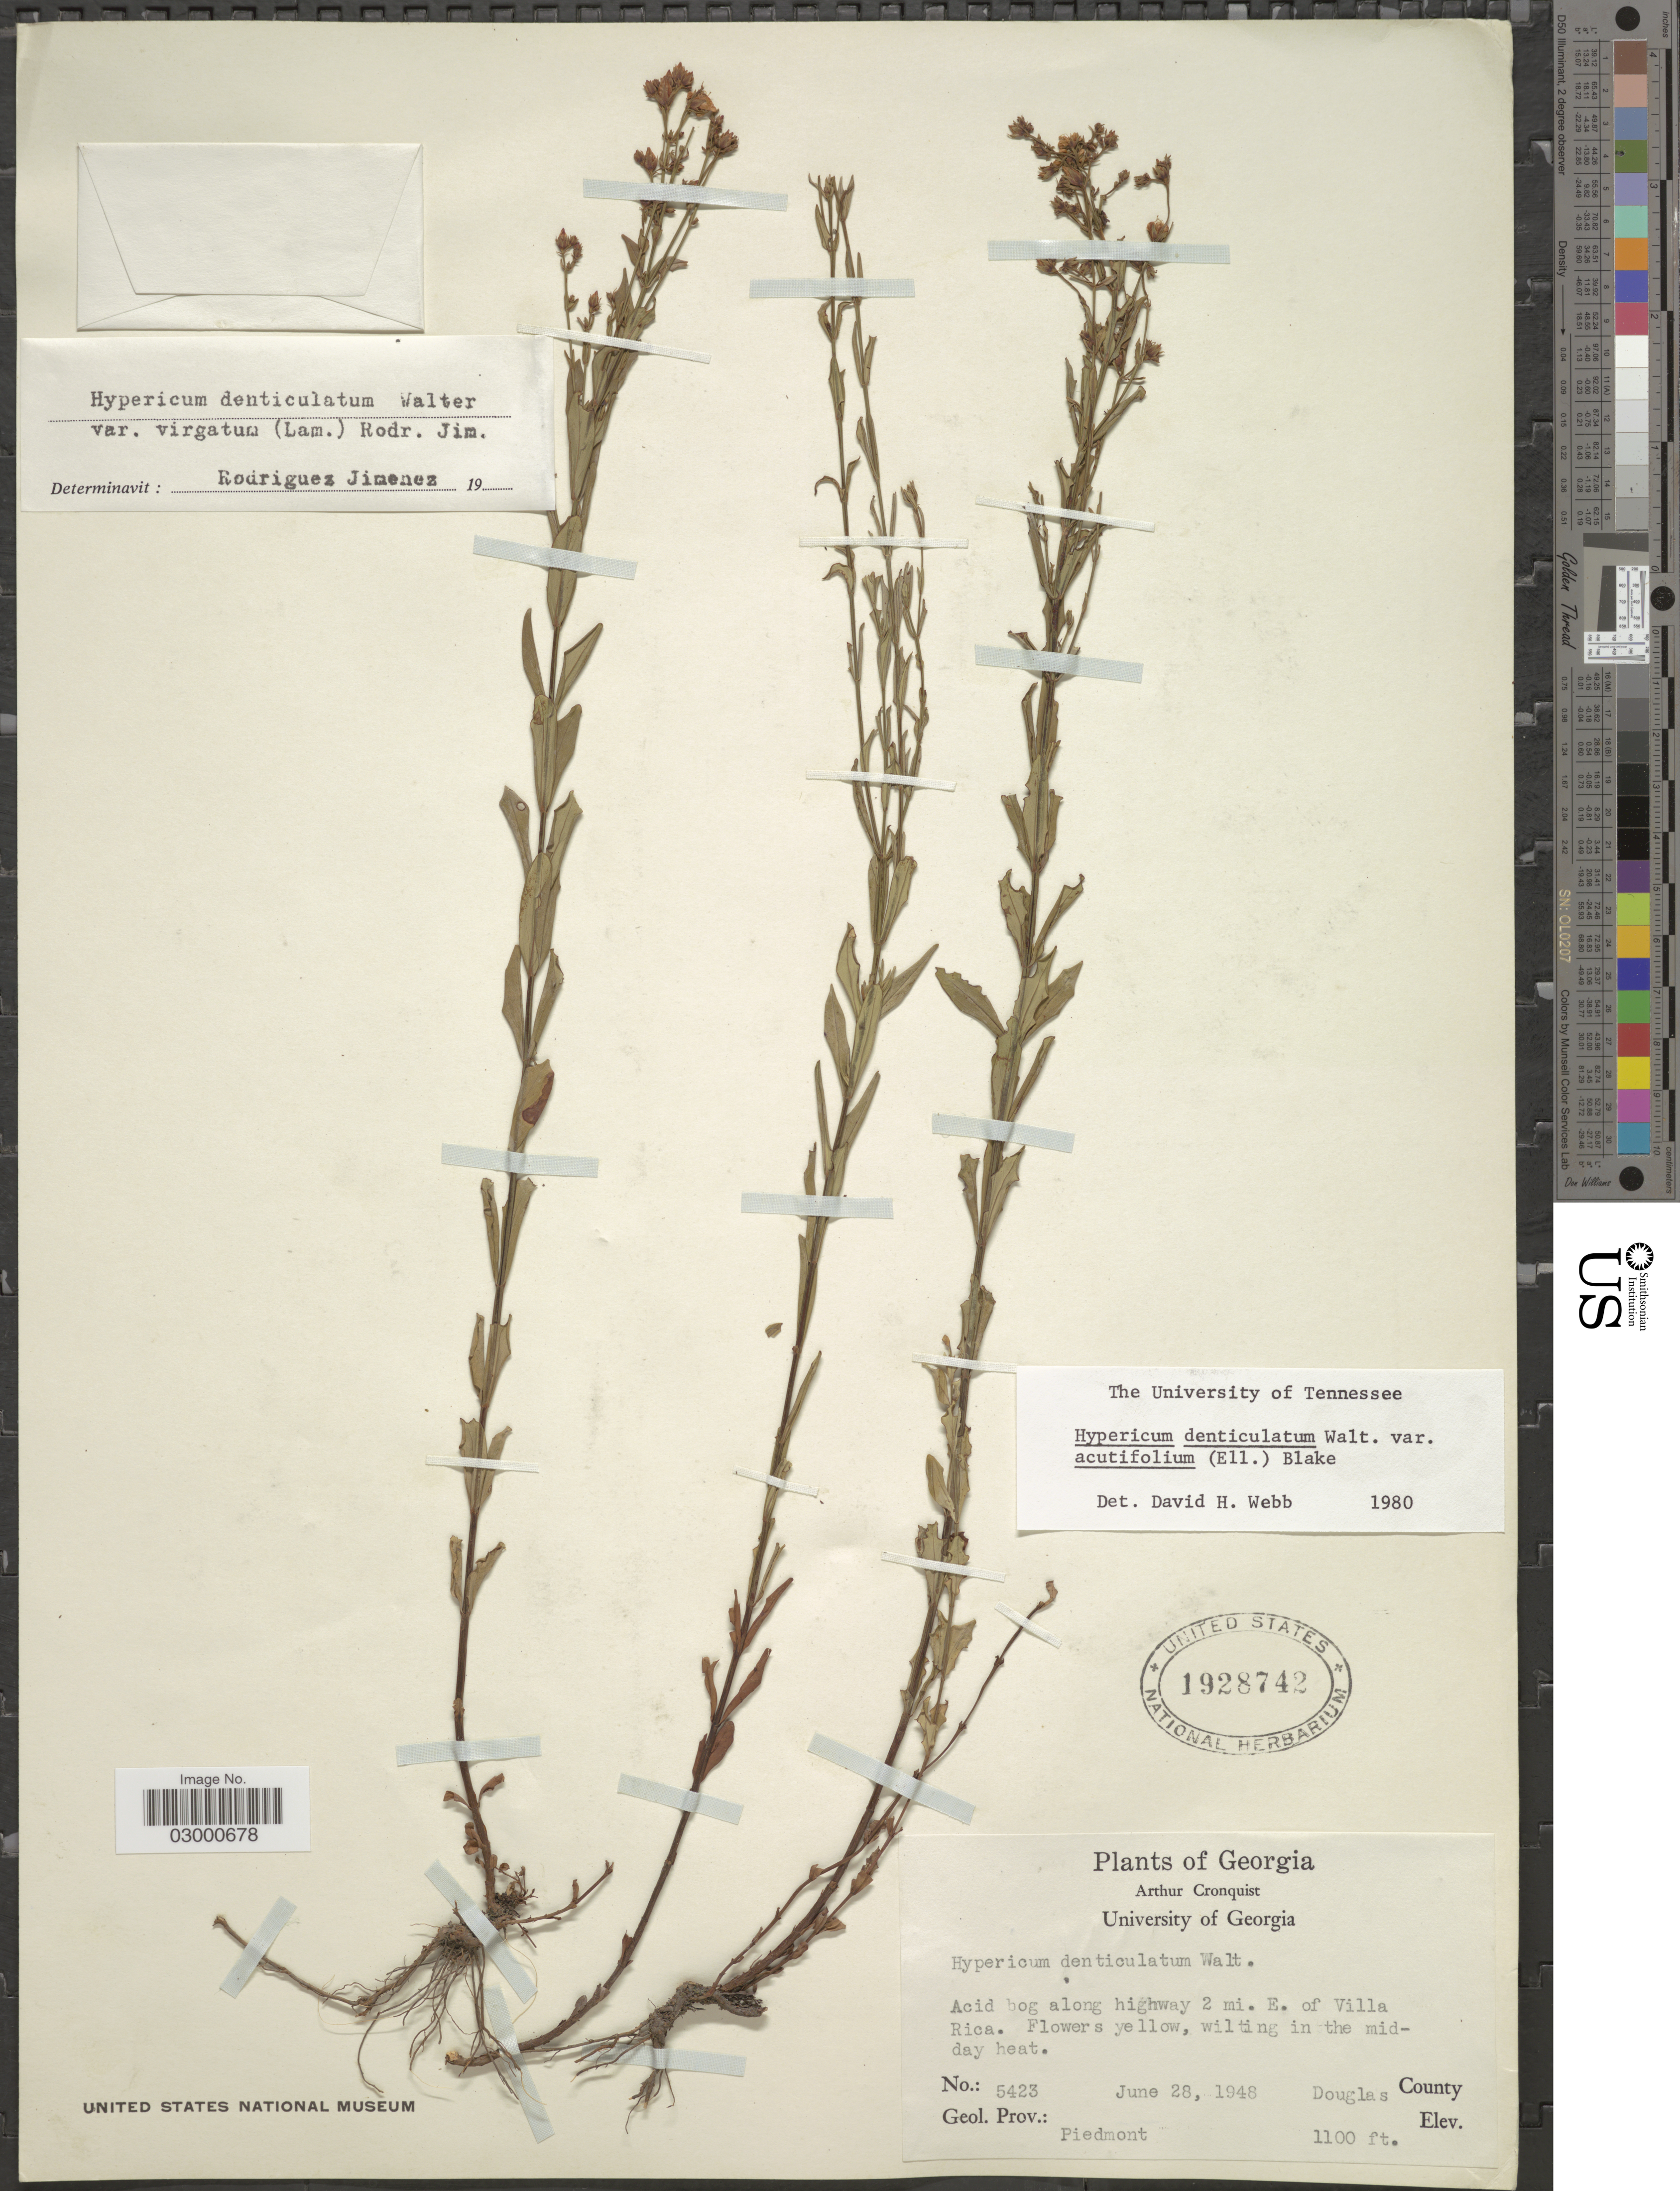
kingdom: Plantae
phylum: Tracheophyta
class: Magnoliopsida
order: Malpighiales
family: Hypericaceae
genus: Hypericum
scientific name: Hypericum denticulatum var. acutifolium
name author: (Elliott) N. Robson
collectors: A. J. Cronquist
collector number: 5423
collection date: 1948-06-28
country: United States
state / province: Georgia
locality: Acid bog along highway 2 mi. E. of Villa Rica. Douglas County. Geol. Prov.: Piedmont.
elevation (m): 335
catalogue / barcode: US 1928742